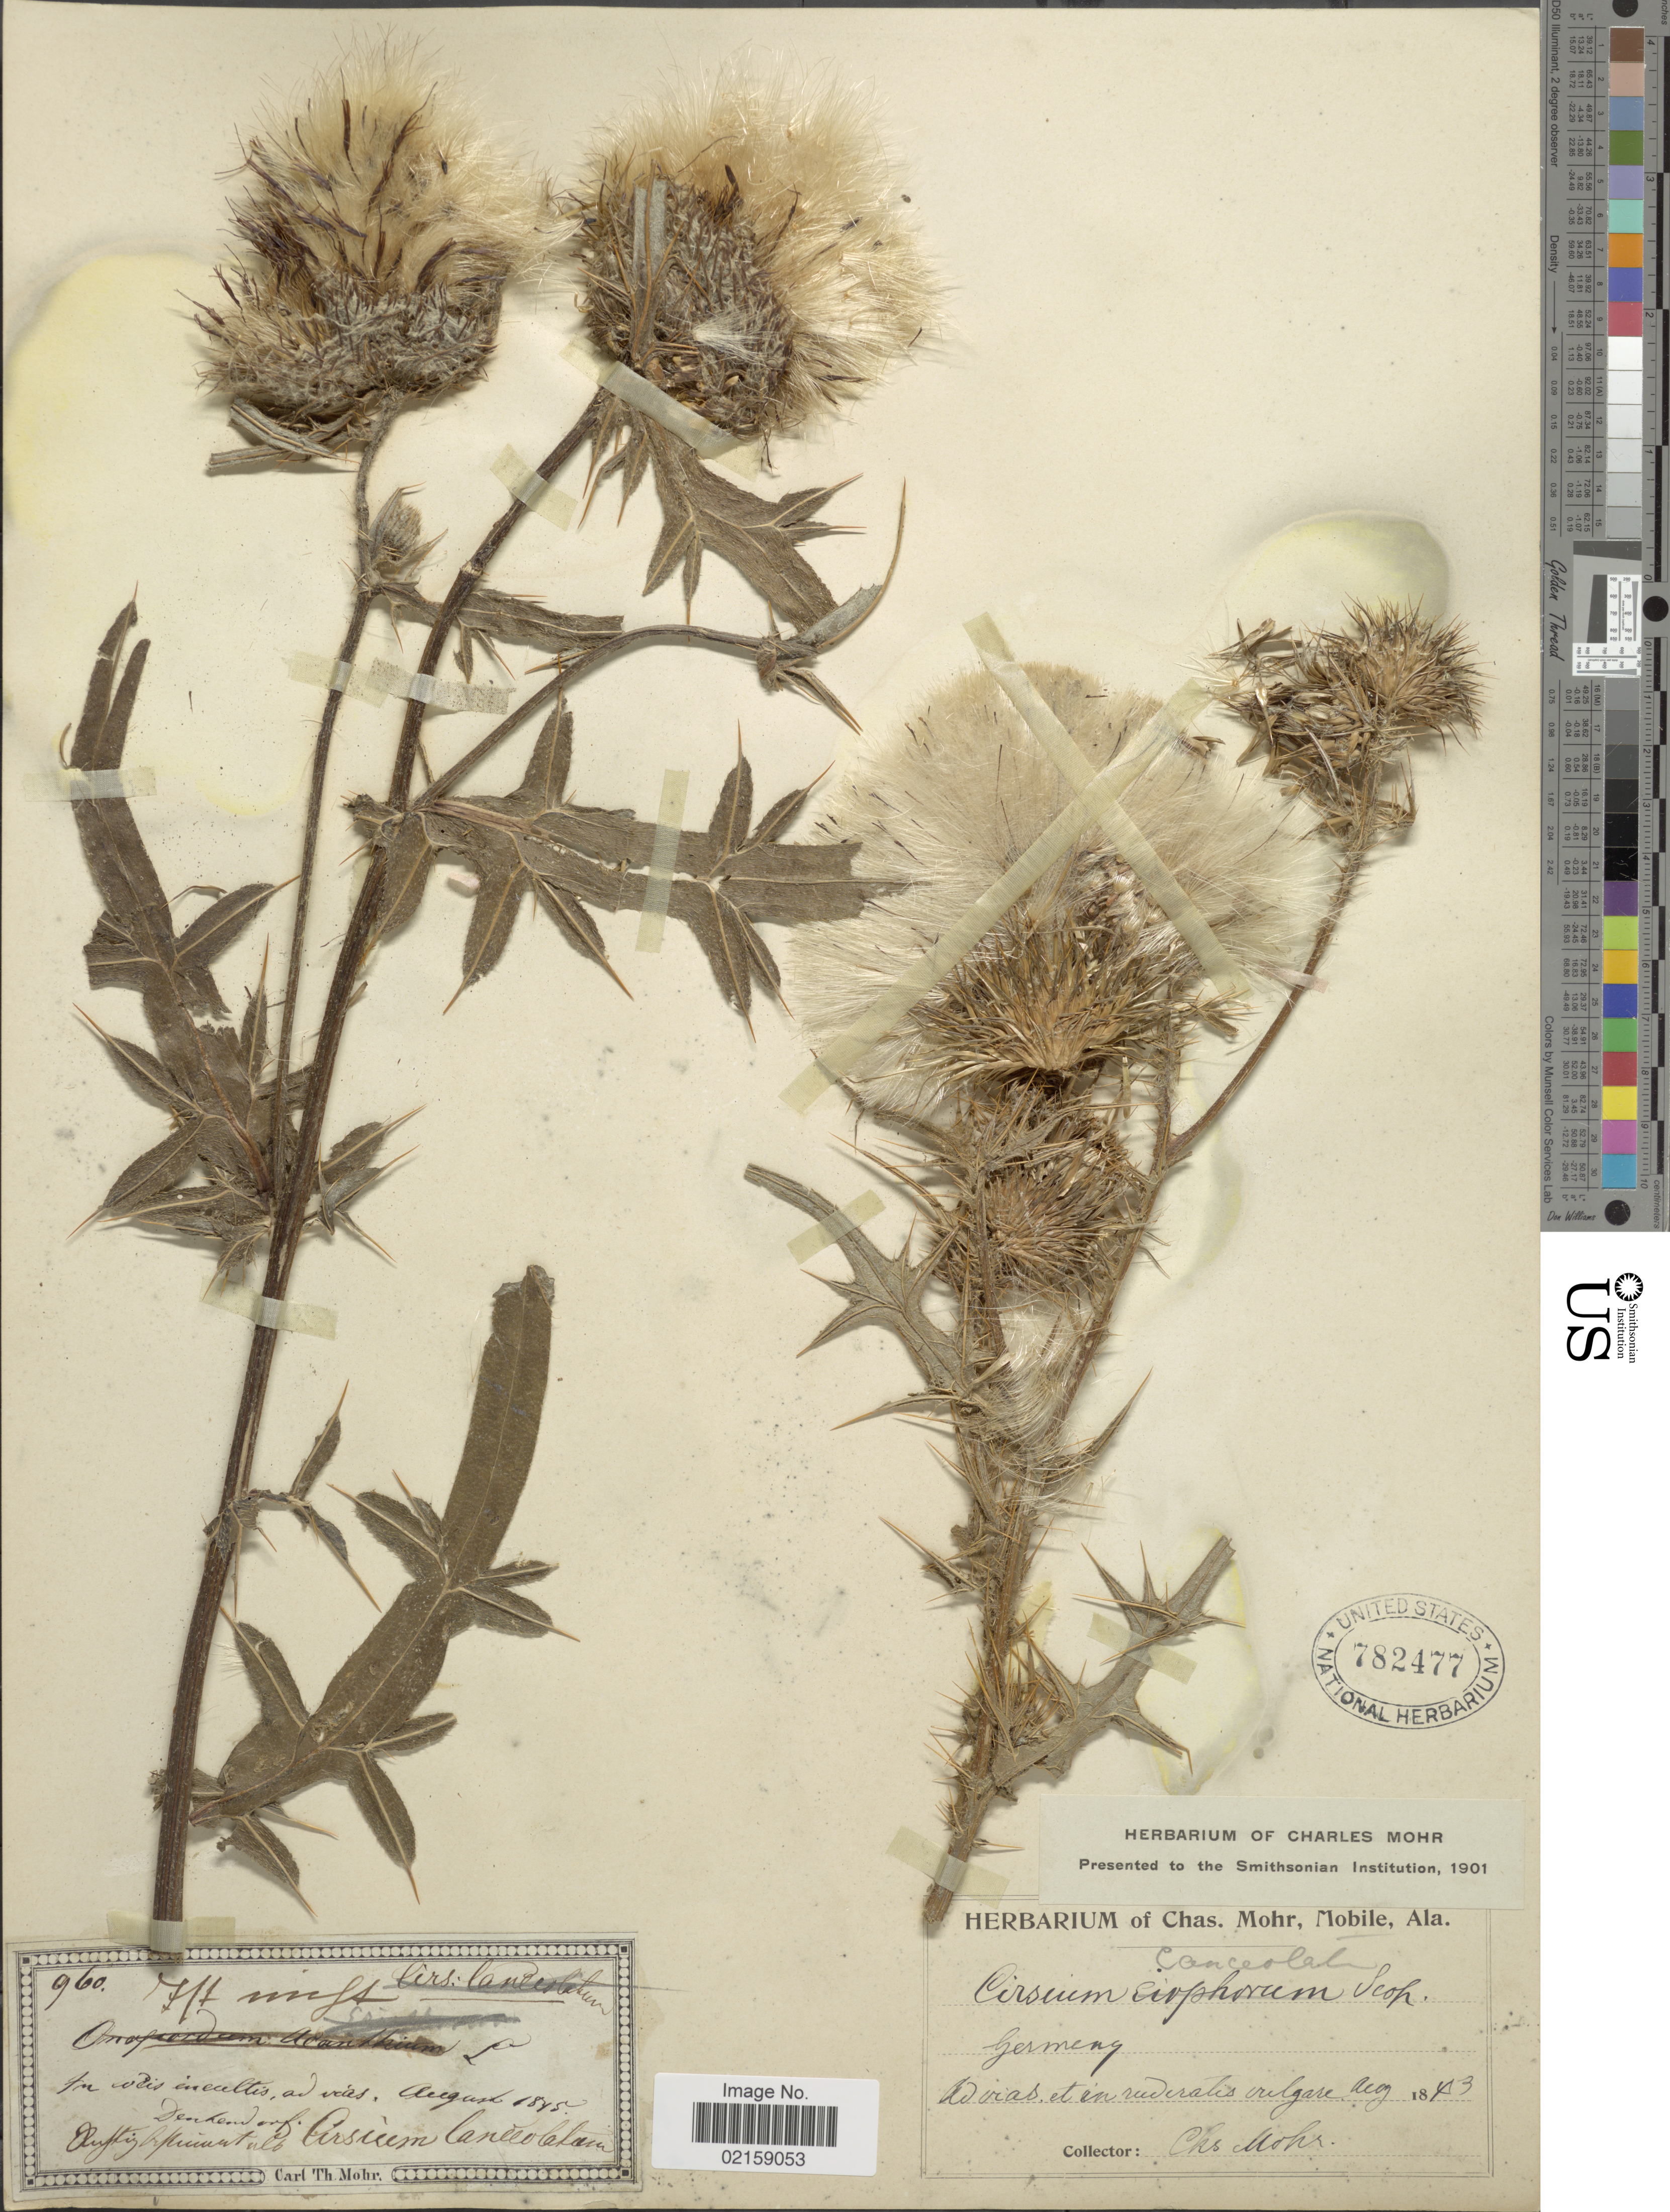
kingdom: Plantae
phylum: Tracheophyta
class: Magnoliopsida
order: Asterales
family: Asteraceae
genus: Cirsium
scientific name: Cirsium vulgare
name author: (Savi) Ten.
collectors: Mohr, C. T. (herbarium)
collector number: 960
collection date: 1843-08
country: Germany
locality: Ad vias et in ruderatis vulgare, in vais incultis, ad vias, Denken auf. [interpreted]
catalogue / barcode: US 782477